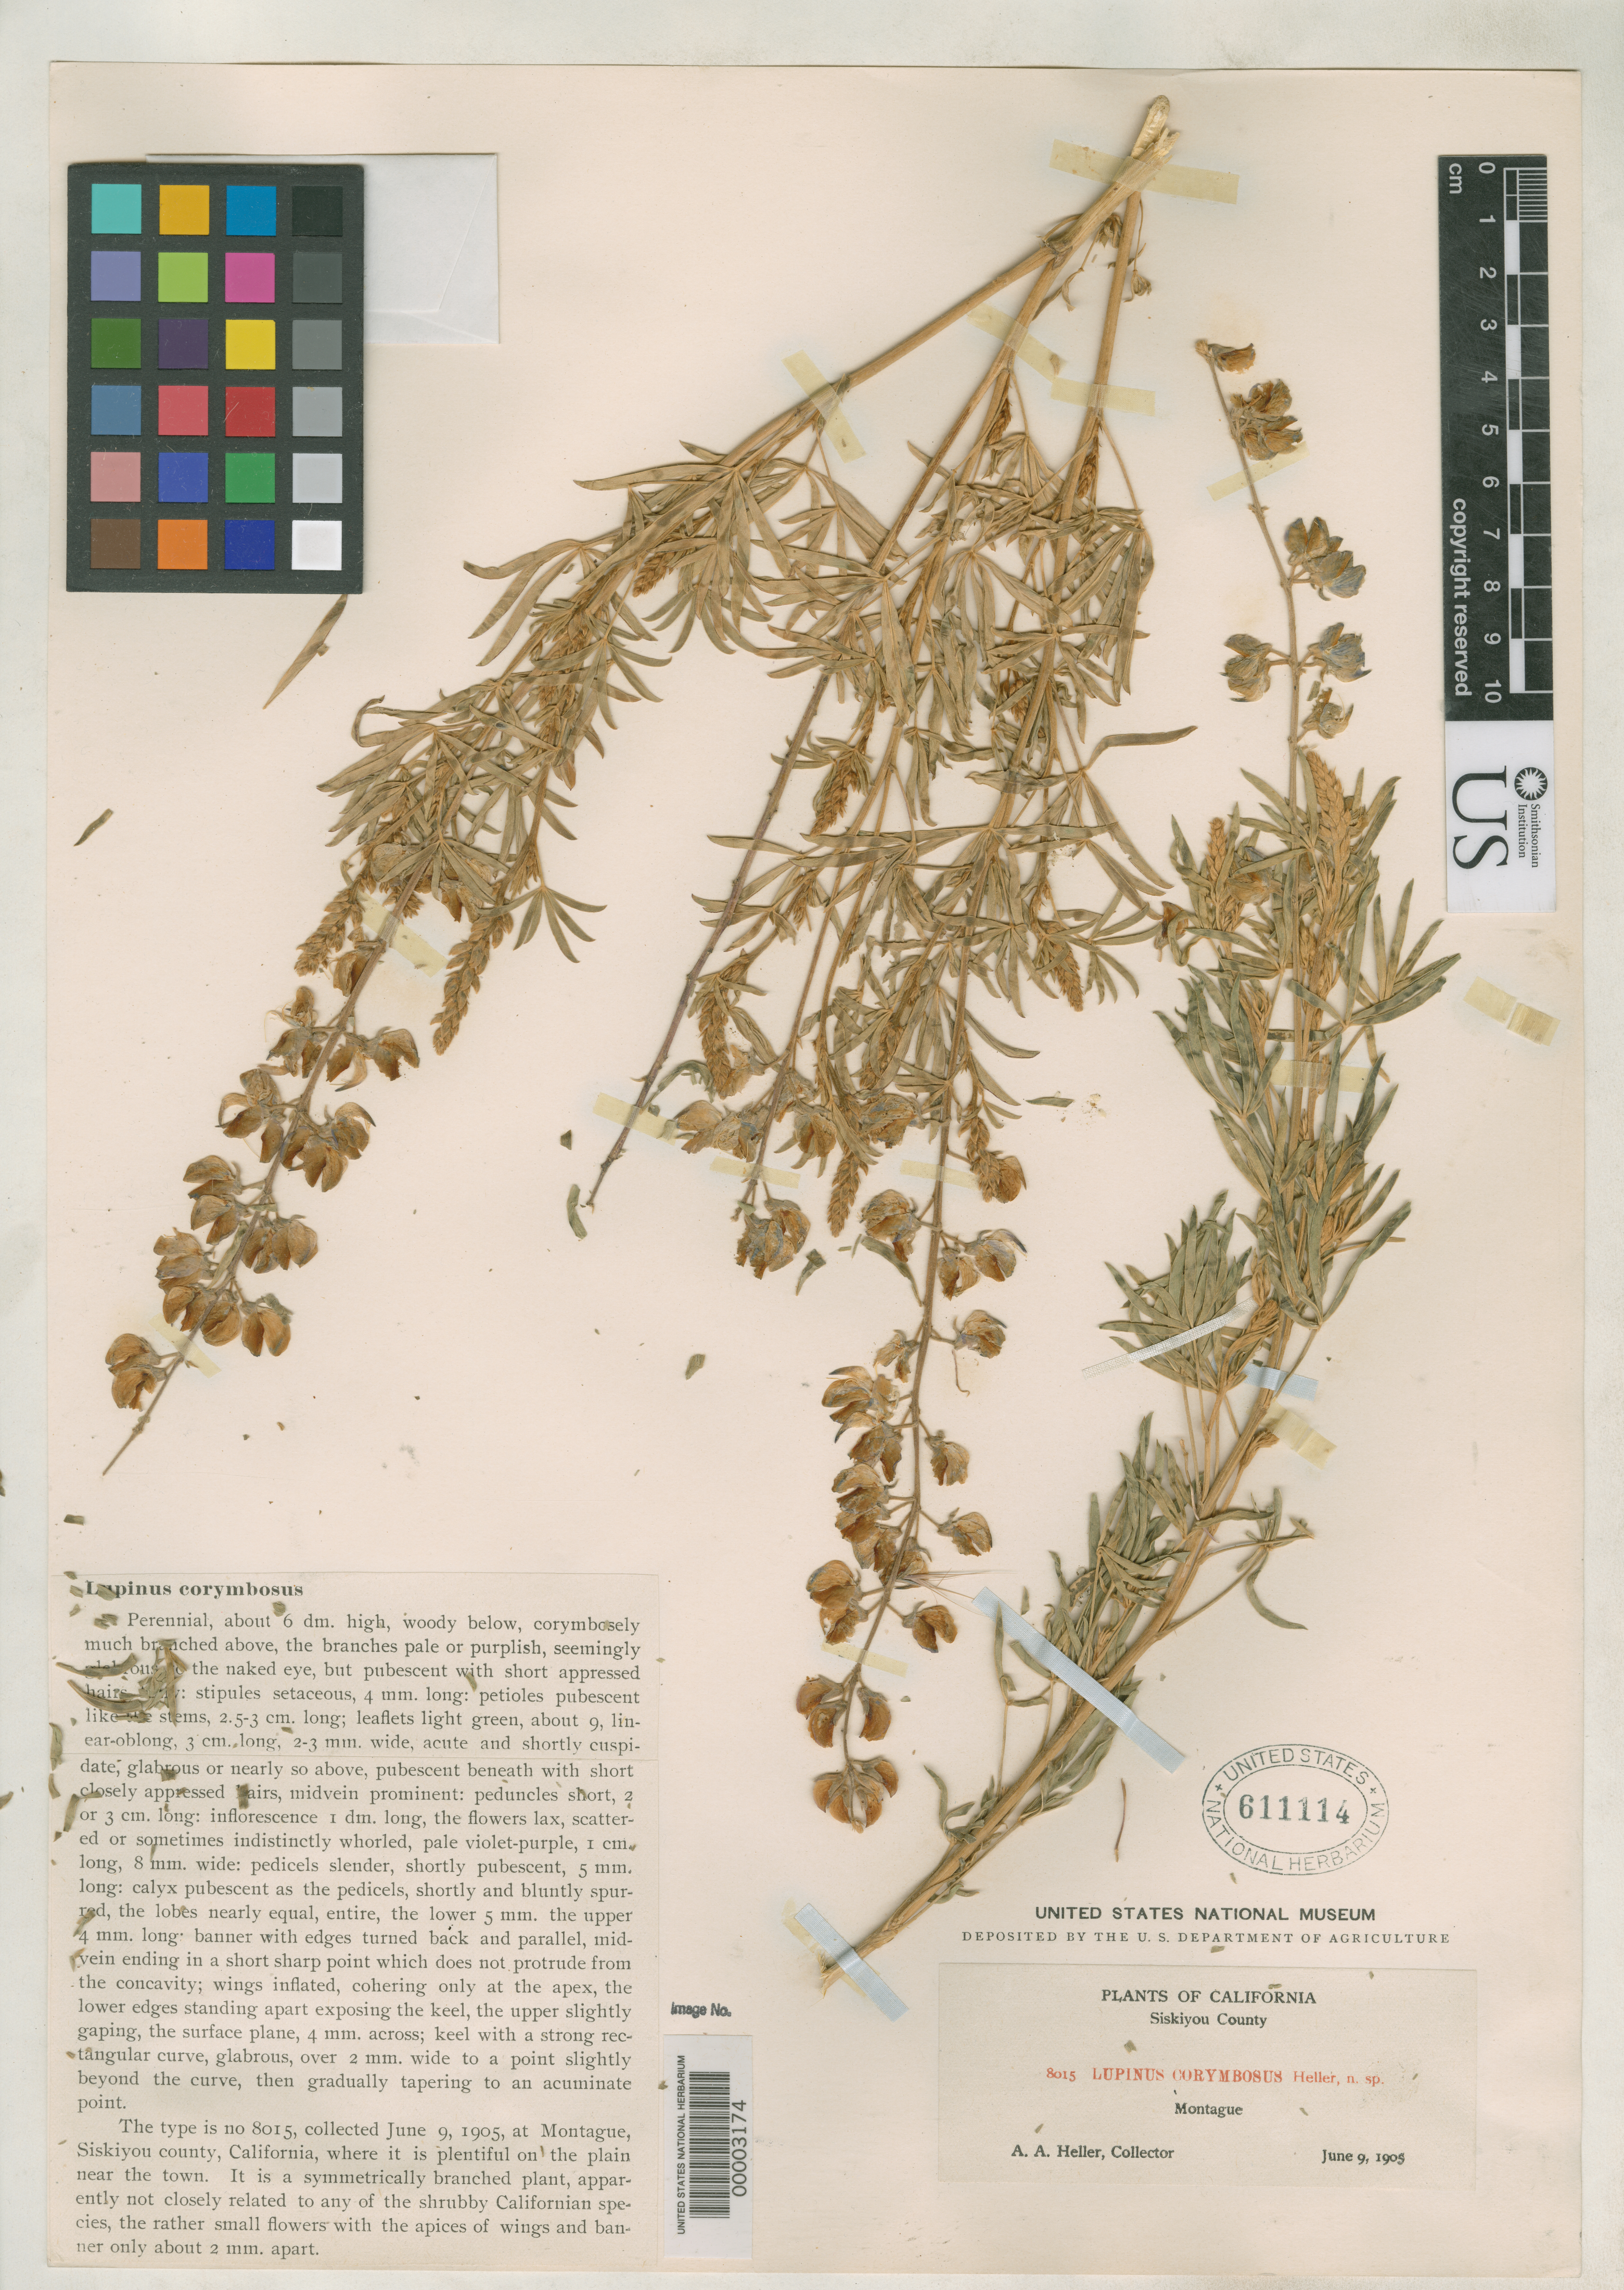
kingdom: Plantae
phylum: Tracheophyta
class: Magnoliopsida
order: Fabales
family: Fabaceae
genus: Lupinus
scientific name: Lupinus corymbosa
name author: A. Heller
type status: Isotype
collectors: A. A. Heller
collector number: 8015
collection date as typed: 09 Jun 1905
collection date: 1905-06-09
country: United States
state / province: California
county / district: Siskiyou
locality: Montague.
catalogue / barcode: US 611114